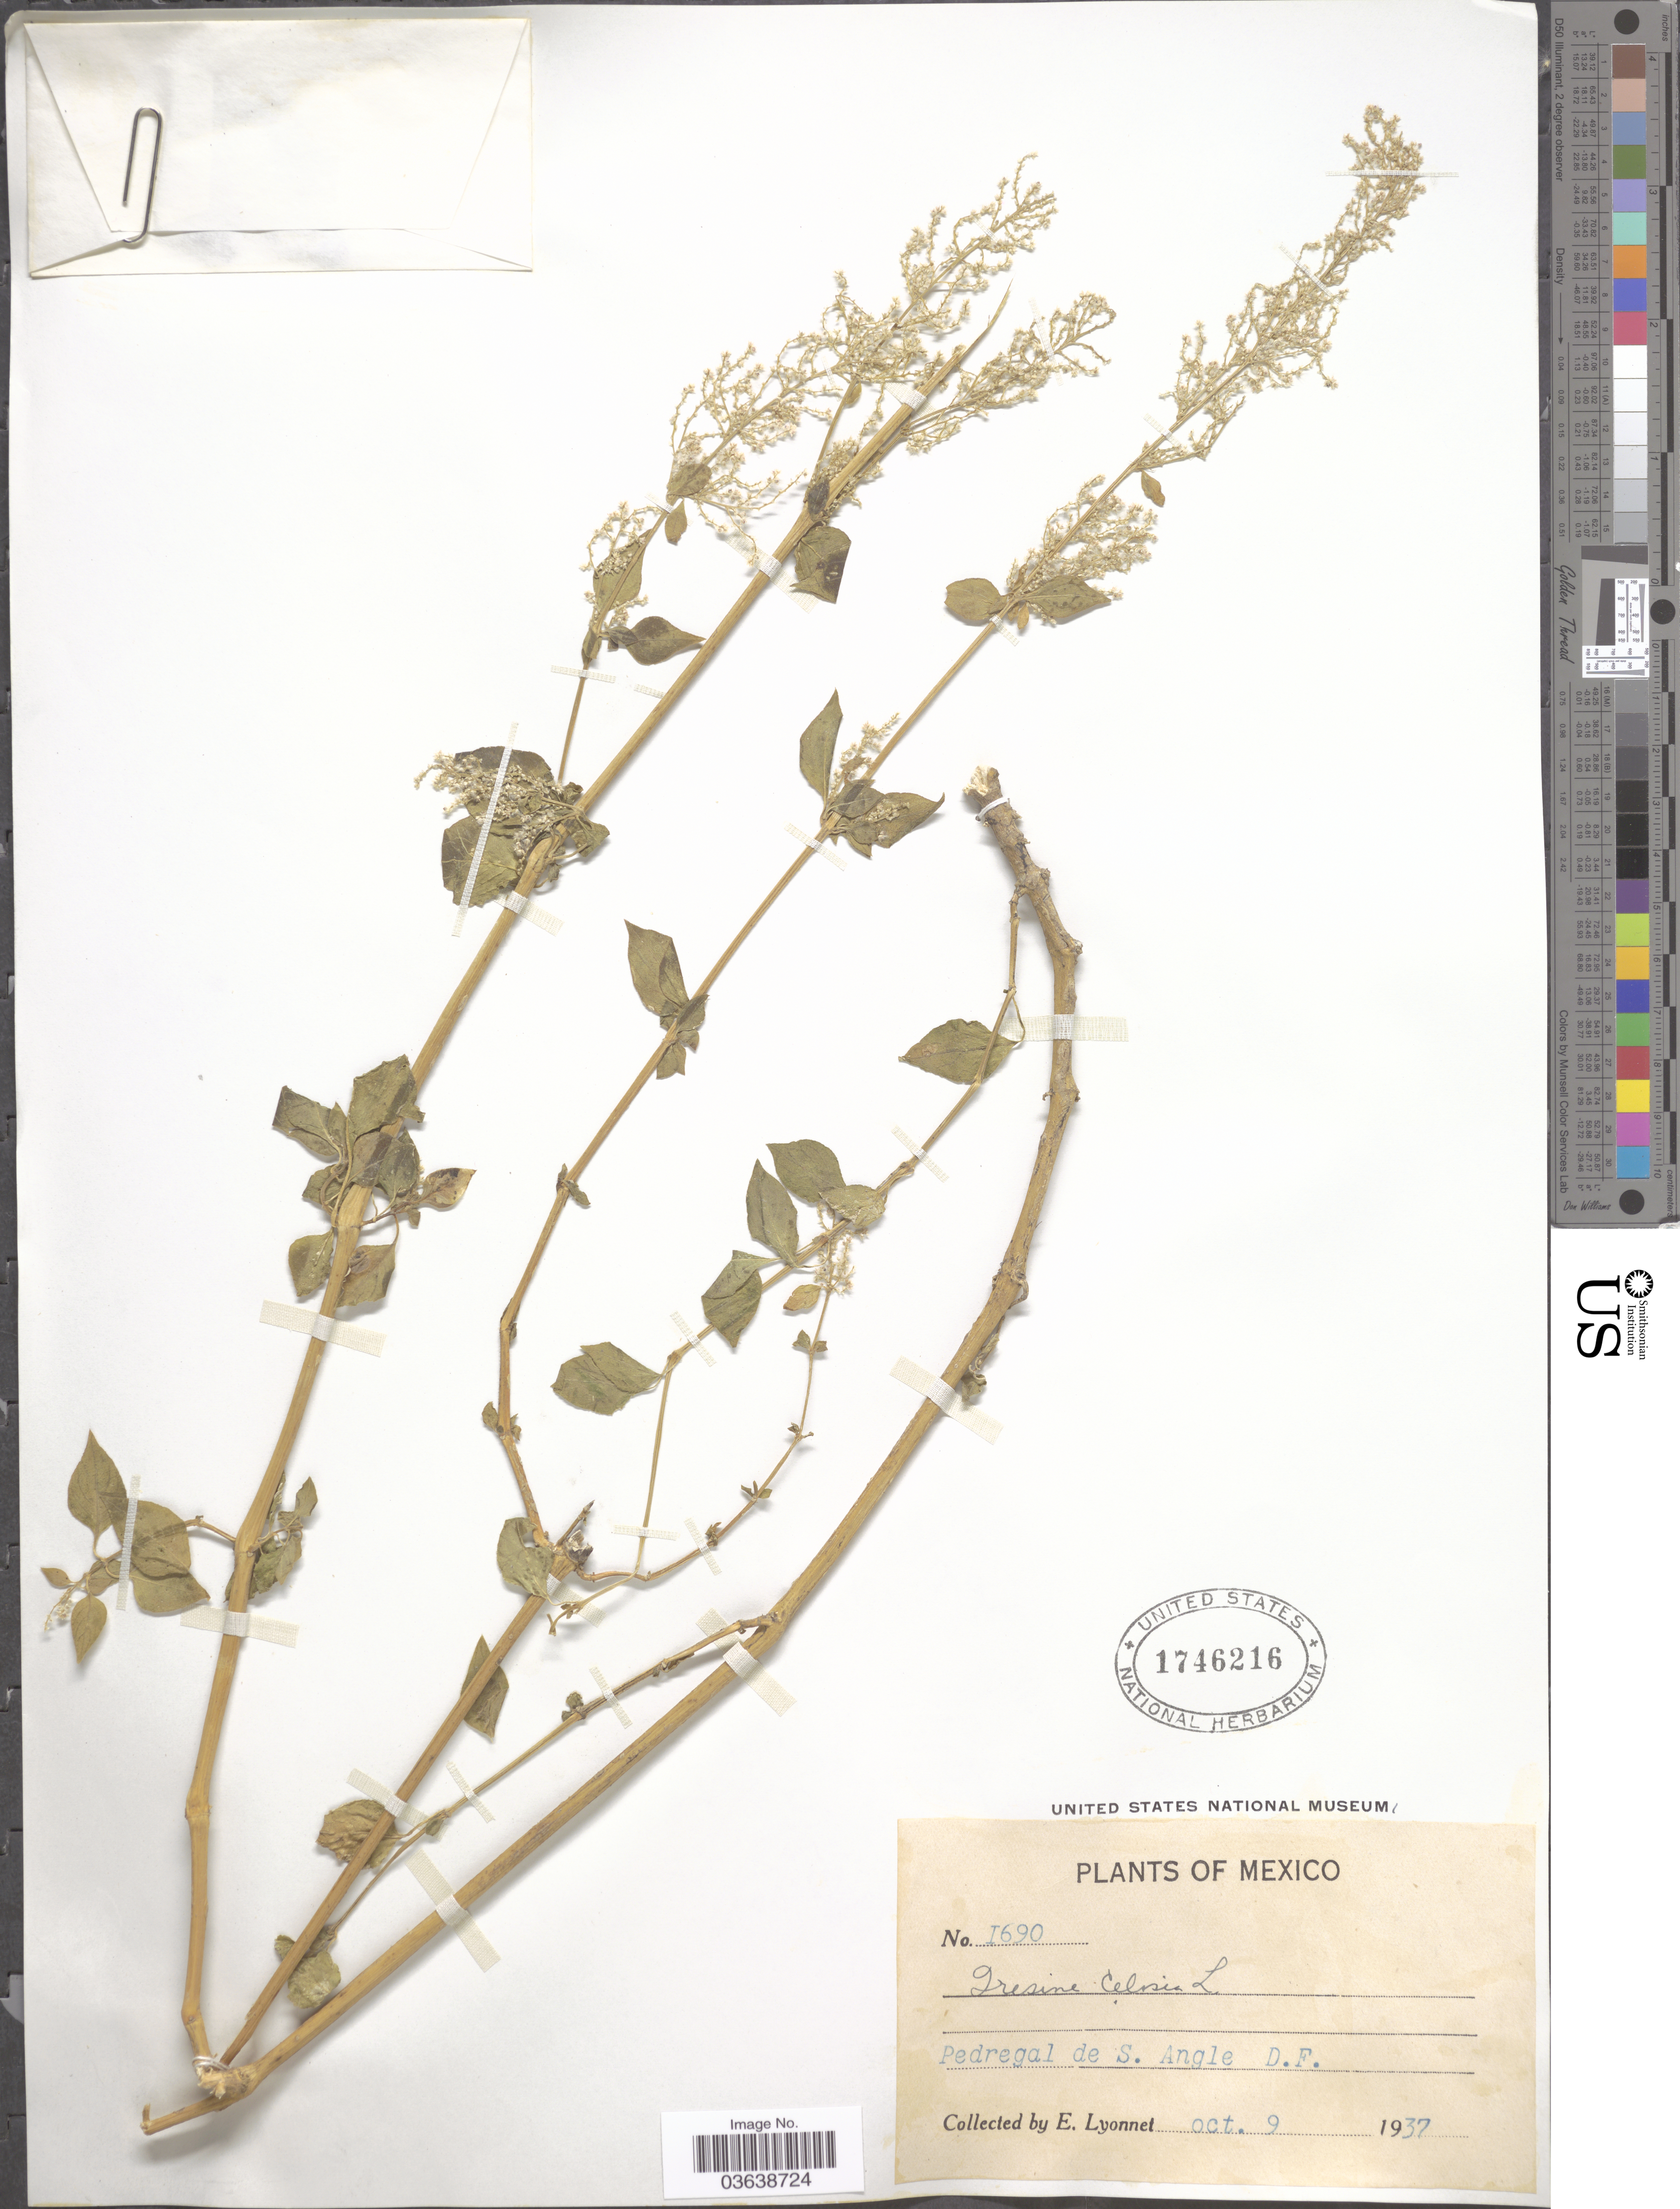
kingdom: Plantae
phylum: Tracheophyta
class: Magnoliopsida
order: Caryophyllales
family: Amaranthaceae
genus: Iresine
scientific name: Iresine celosia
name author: L.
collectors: E. Lyonnet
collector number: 1690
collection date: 1937-10-09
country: Mexico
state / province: Distrito Federal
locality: Pedregal de S. Angle.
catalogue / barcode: US 1746216